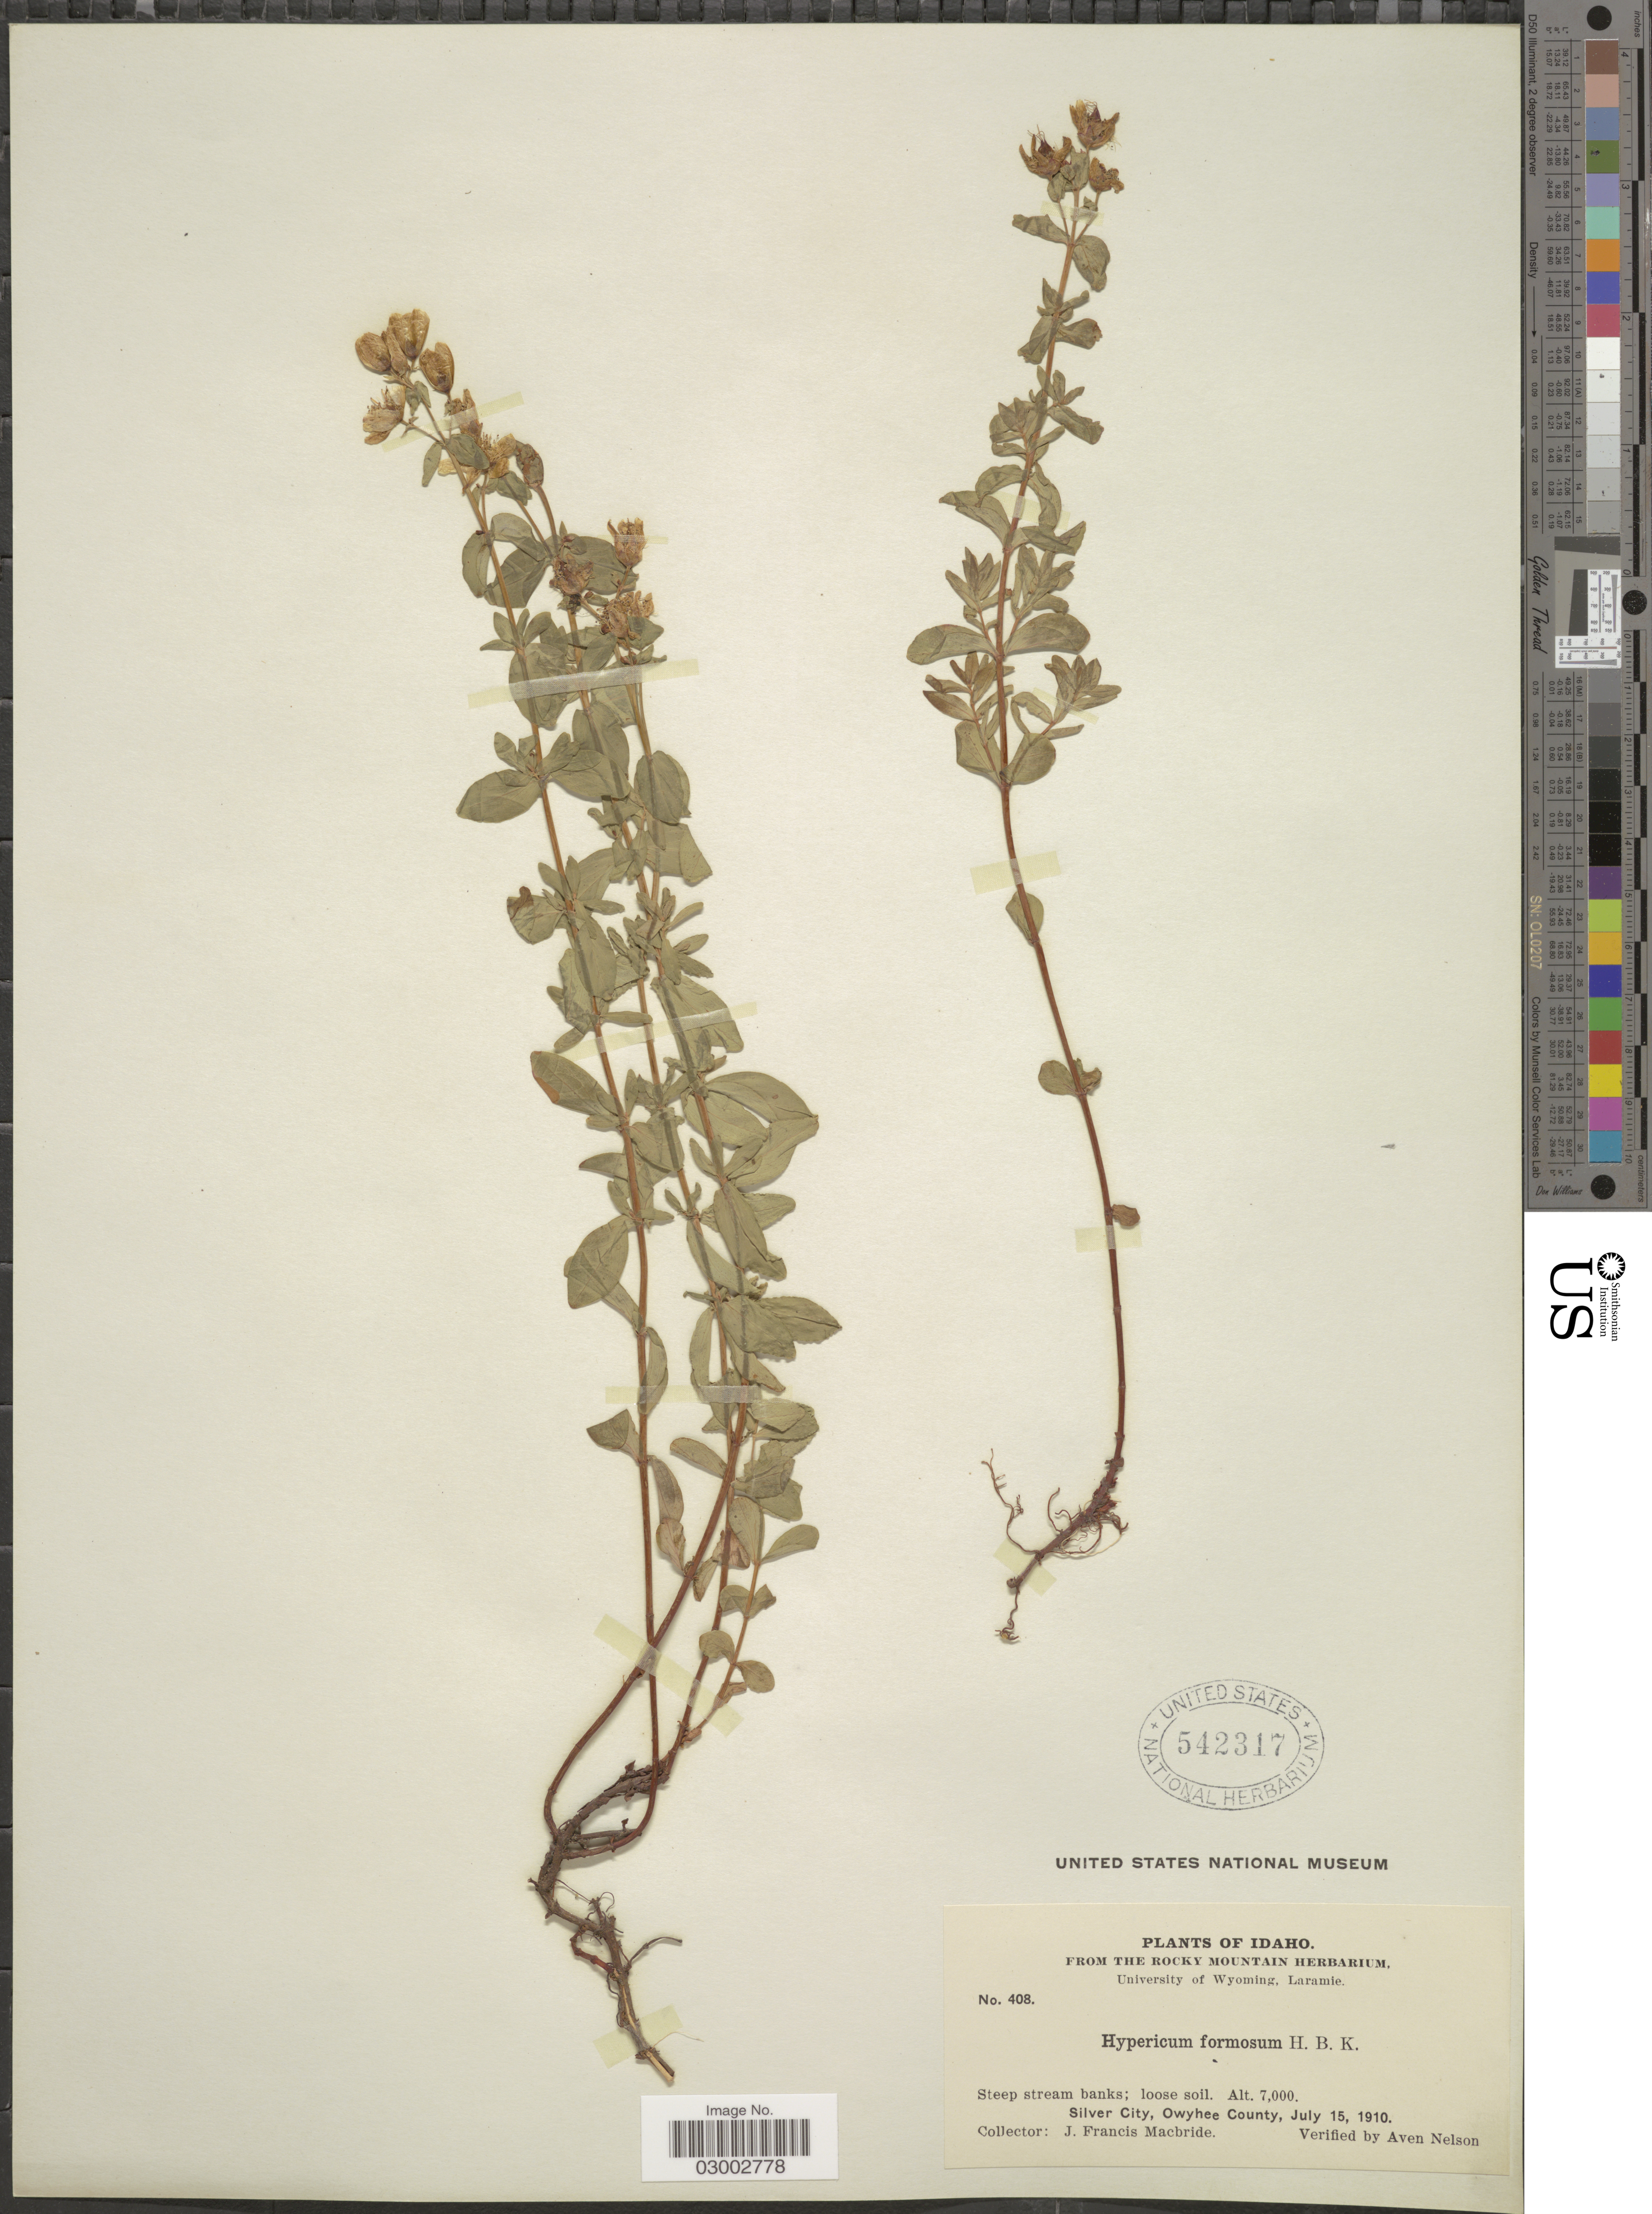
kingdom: Plantae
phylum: Tracheophyta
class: Magnoliopsida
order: Malpighiales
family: Hypericaceae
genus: Hypericum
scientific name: Hypericum scouleri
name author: Hook.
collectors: J. F. Macbride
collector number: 408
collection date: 1910-07-15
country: United States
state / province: Idaho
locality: Silver City, Owyhee County.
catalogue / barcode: US 542317